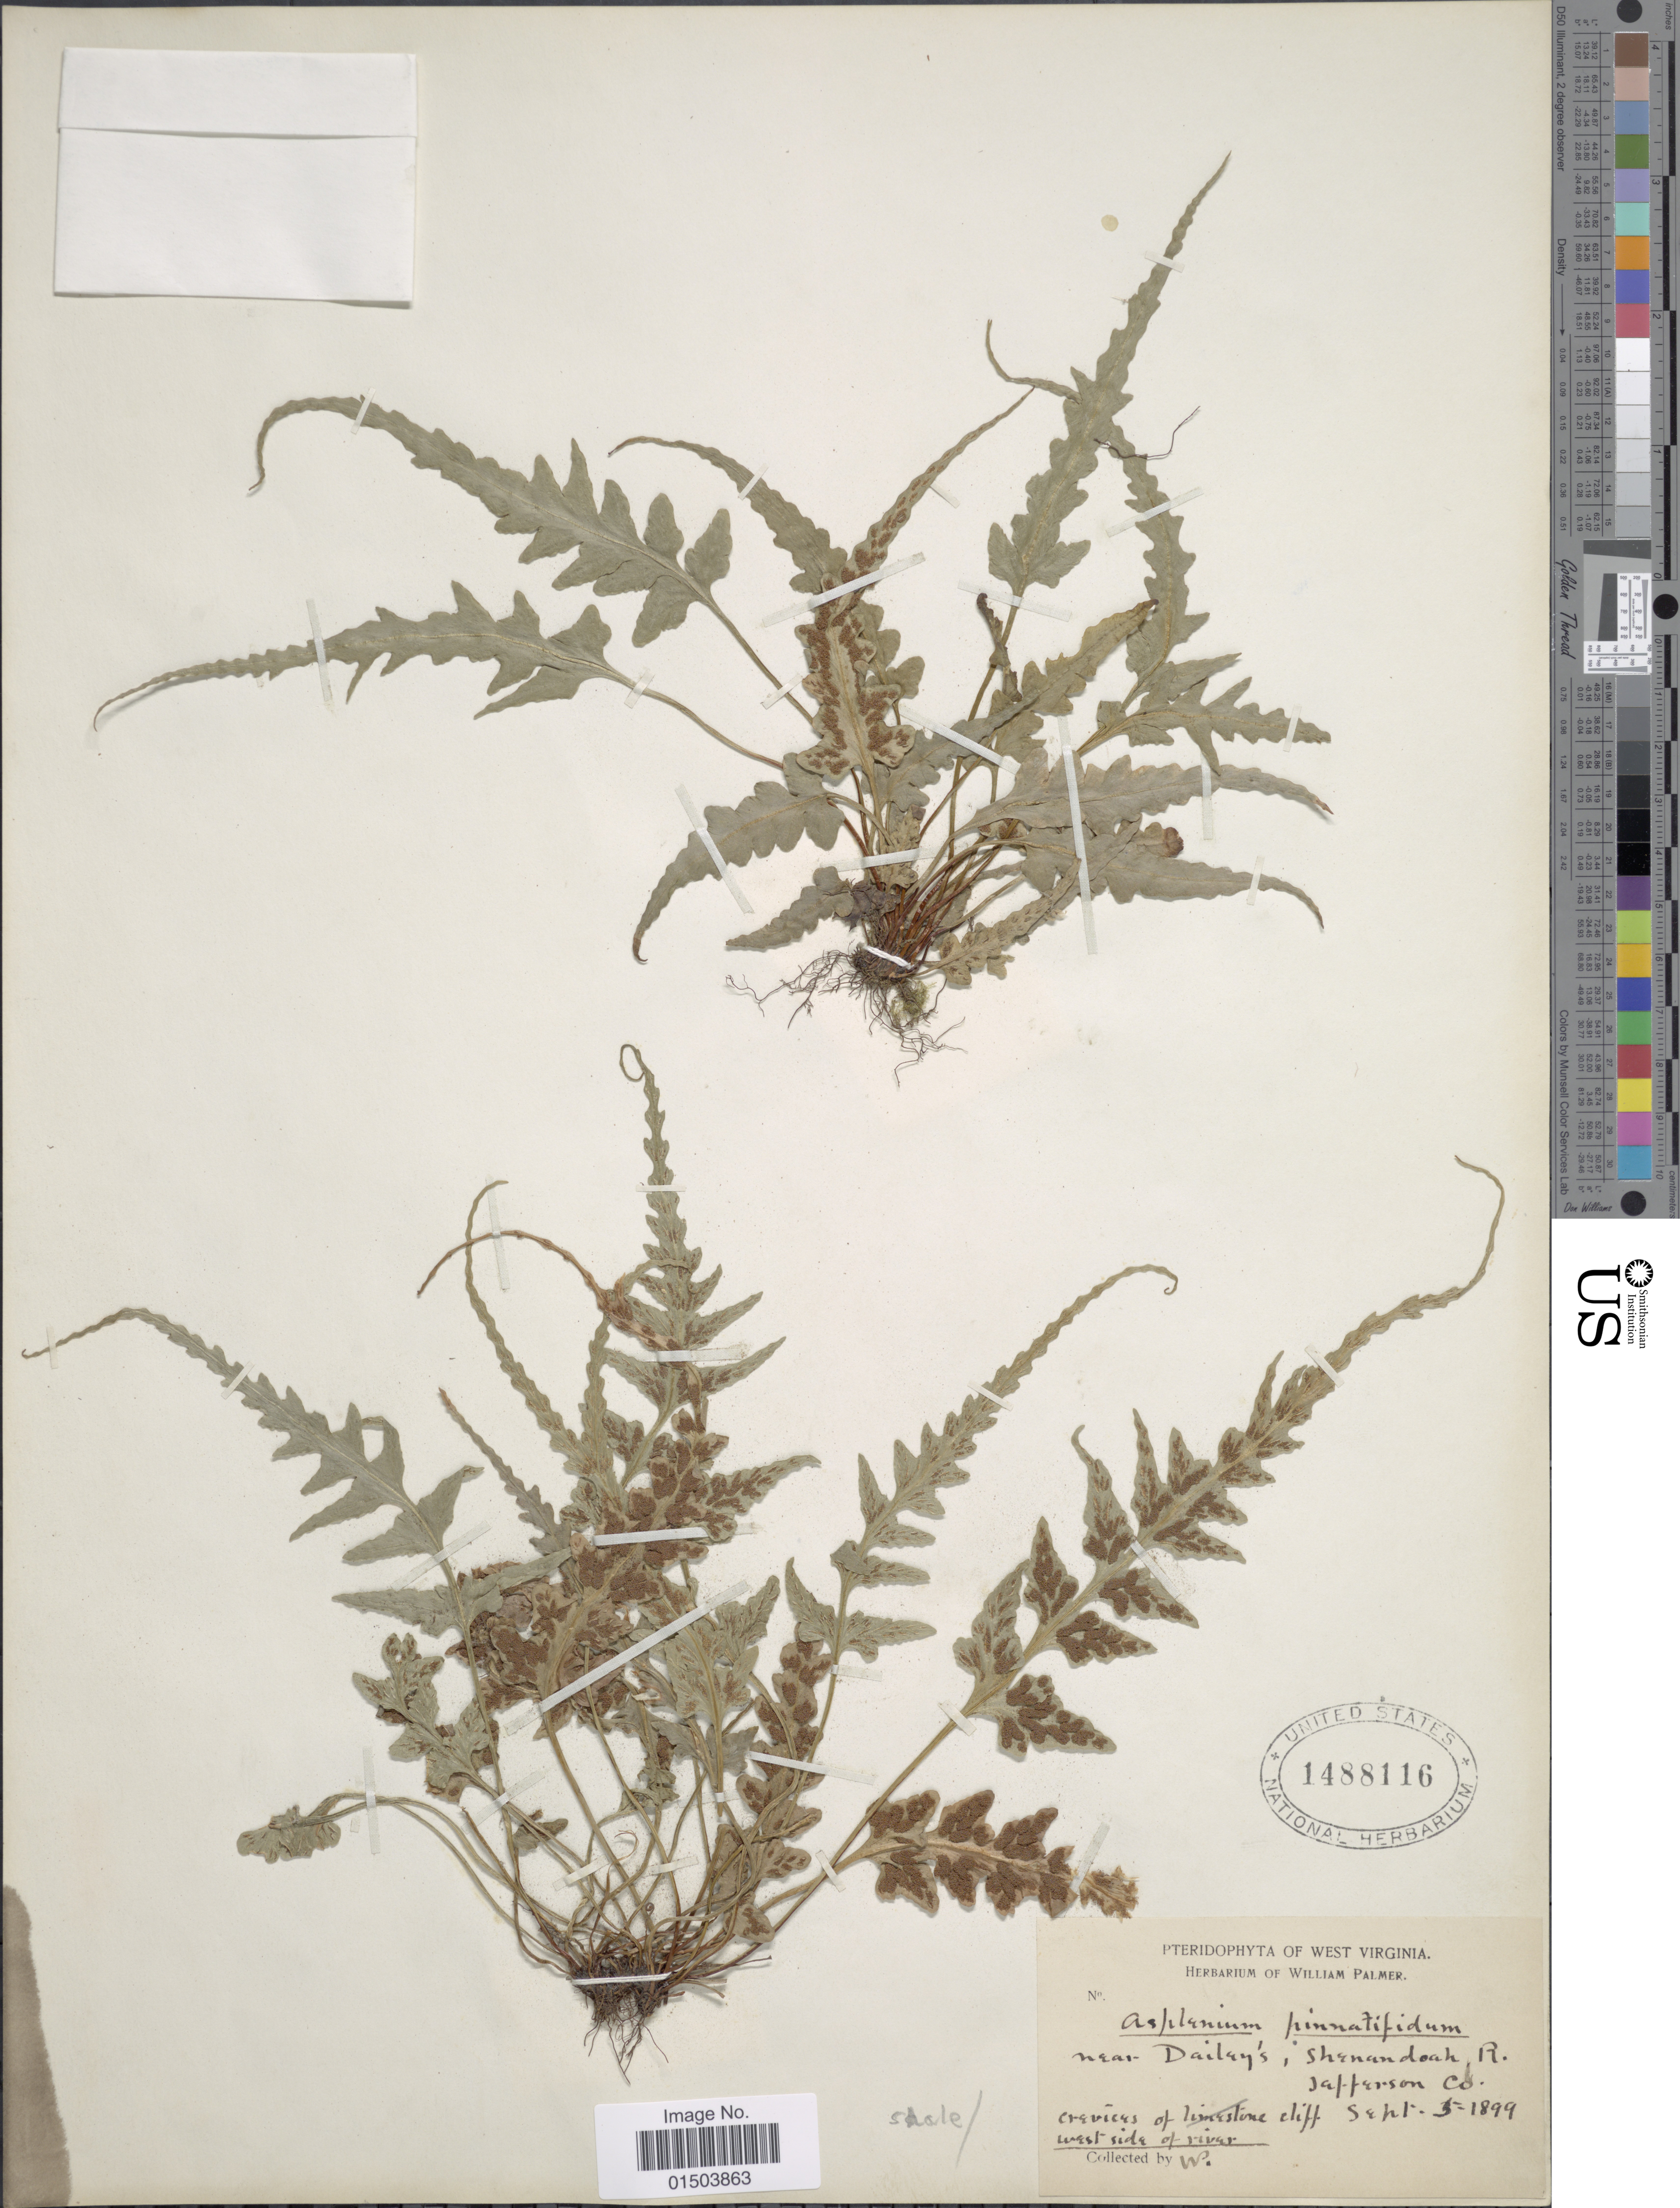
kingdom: Plantae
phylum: Tracheophyta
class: Polypodiopsida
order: Polypodiales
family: Aspleniaceae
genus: Asplenium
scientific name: Asplenium pinnatifidum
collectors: W. Palmer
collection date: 1899-09-05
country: United States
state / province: West Virginia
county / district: Jefferson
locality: Near Dailey's, SHenandoah R. Jefferson Co.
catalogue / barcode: US 1488116